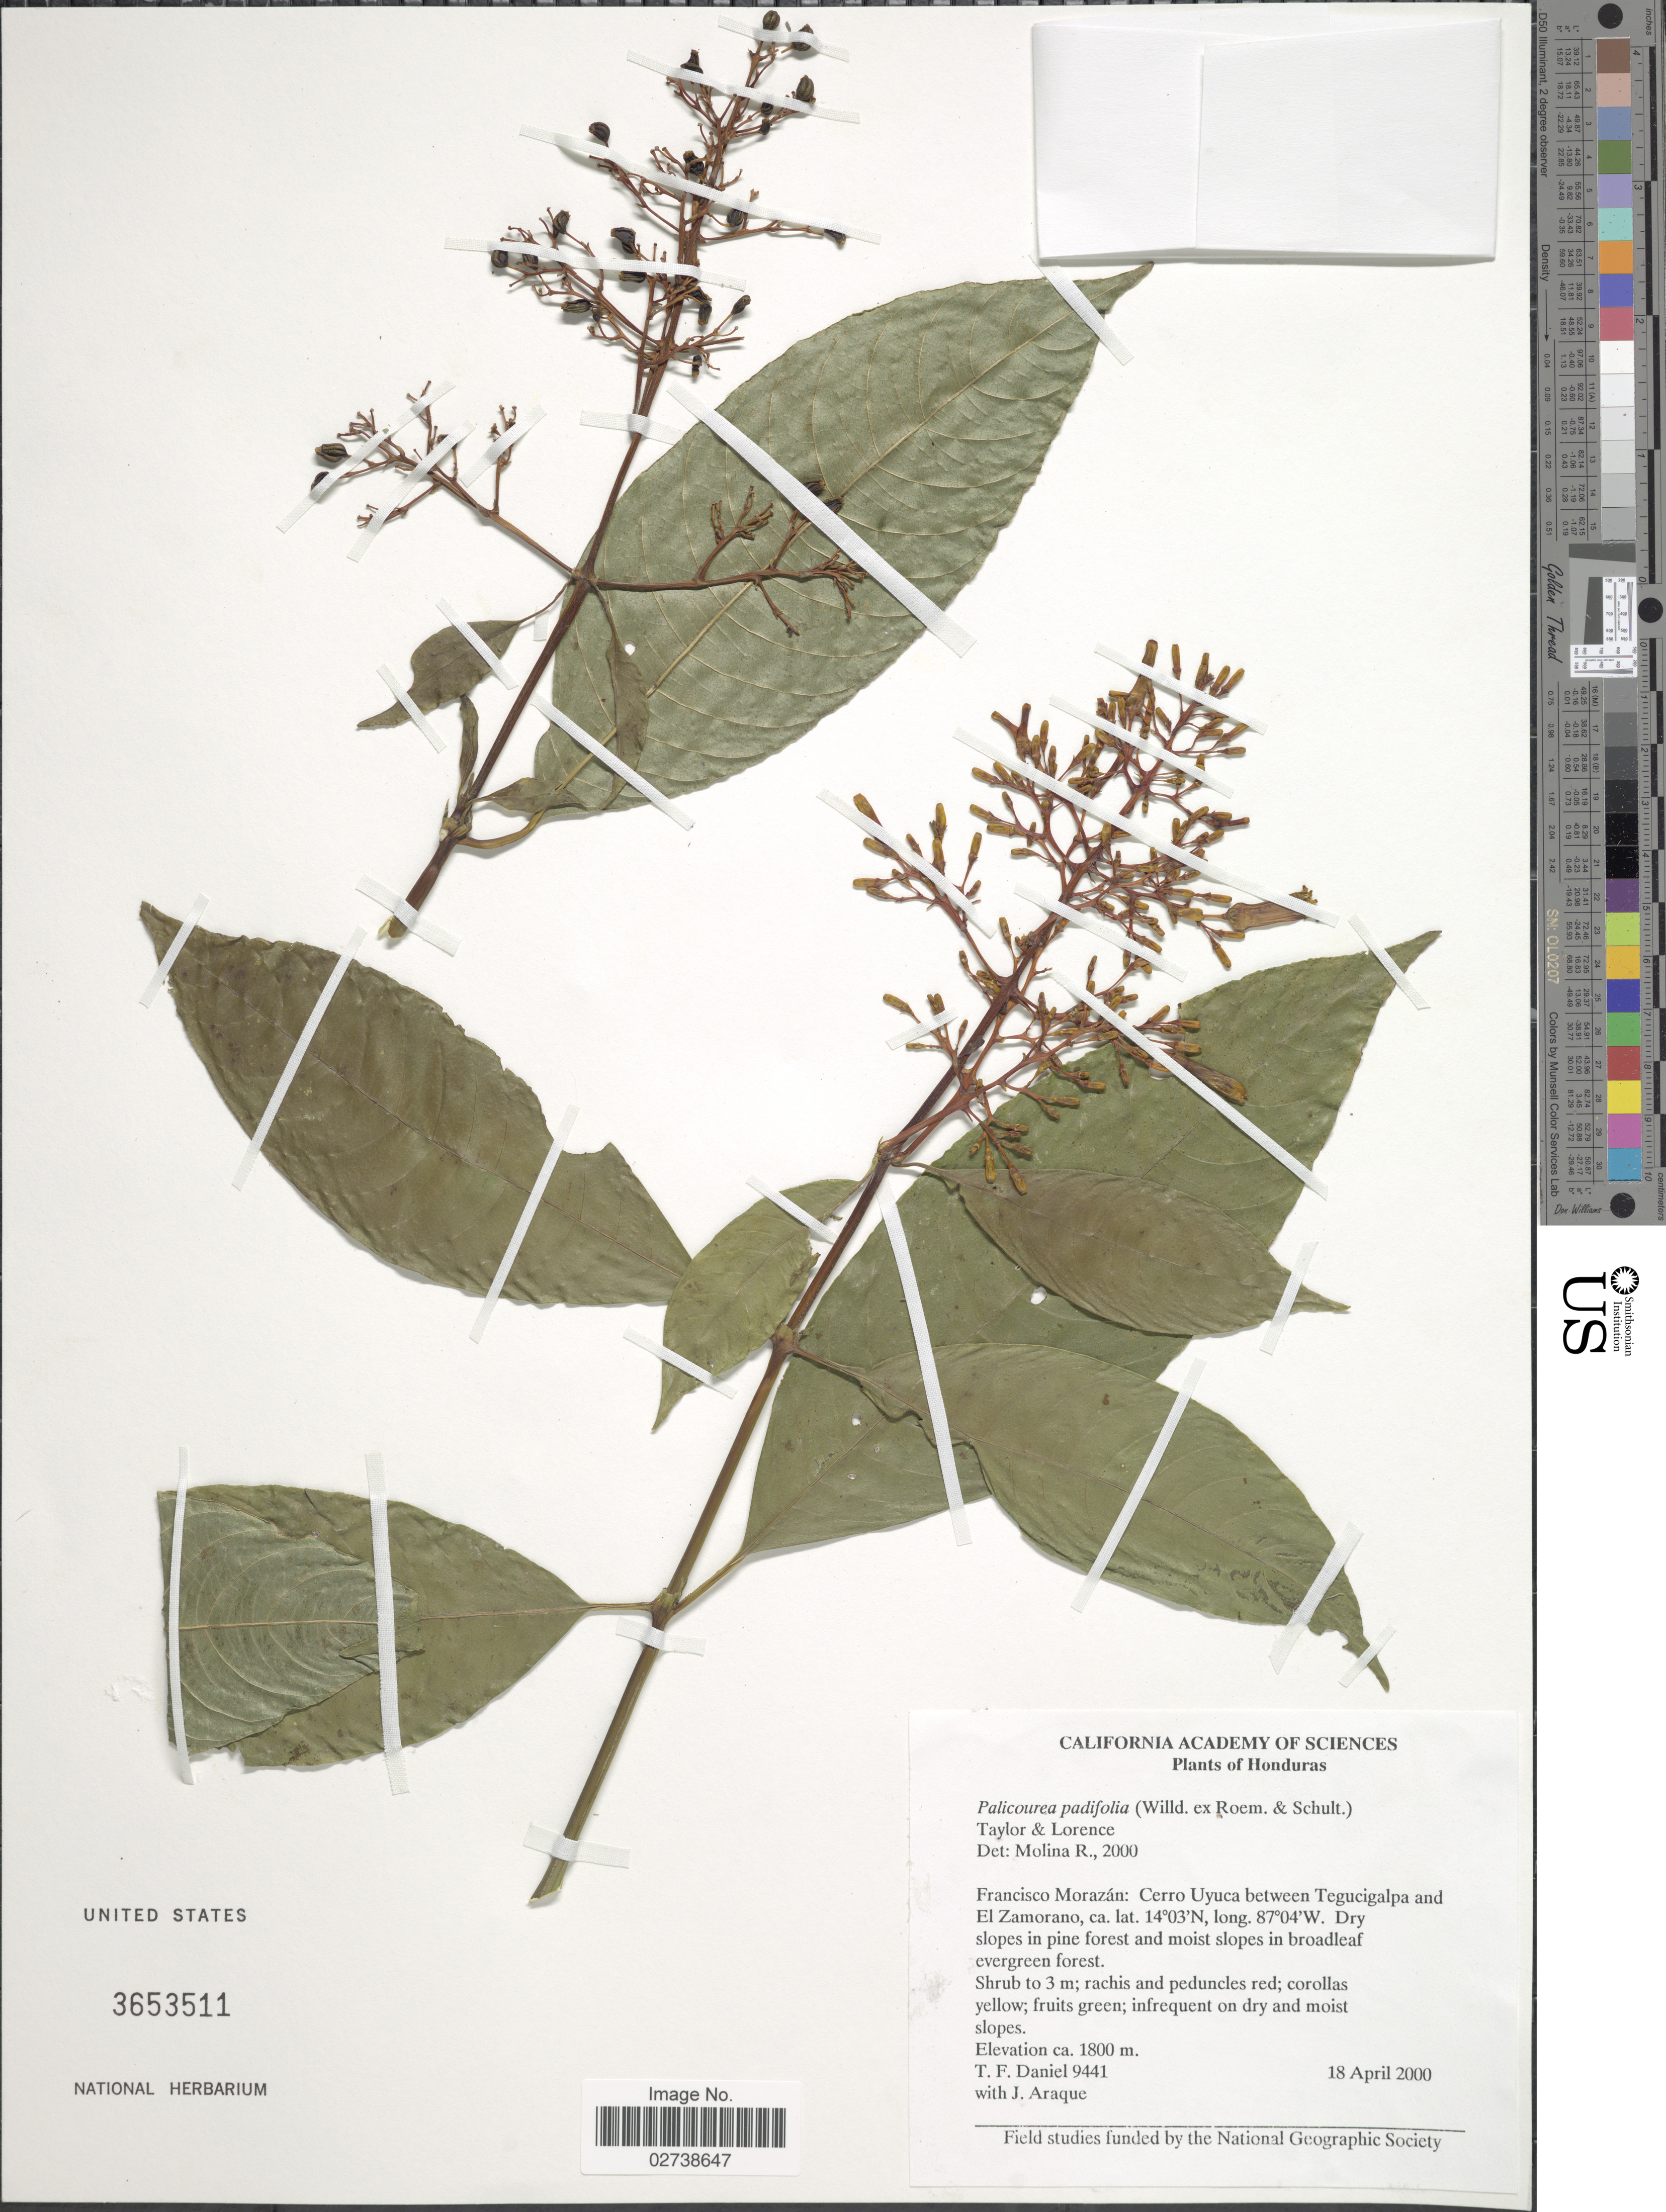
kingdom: Plantae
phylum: Tracheophyta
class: Magnoliopsida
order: Gentianales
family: Rubiaceae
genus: Palicourea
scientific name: Palicourea padifolia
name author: (Humb. & Bonpl. ex Roem. & Schult.) C.M. Taylor & Lorence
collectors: T. F. Daniel & J. Araque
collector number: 9441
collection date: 2000-04-18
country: Honduras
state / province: Fco. Morazán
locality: Cerro Uyuca between Tegucigalpa and El Zamorano. Dry slopes in pine forest and moist slopes in broadleaf evergreen forest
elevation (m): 1800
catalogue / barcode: US 3653511